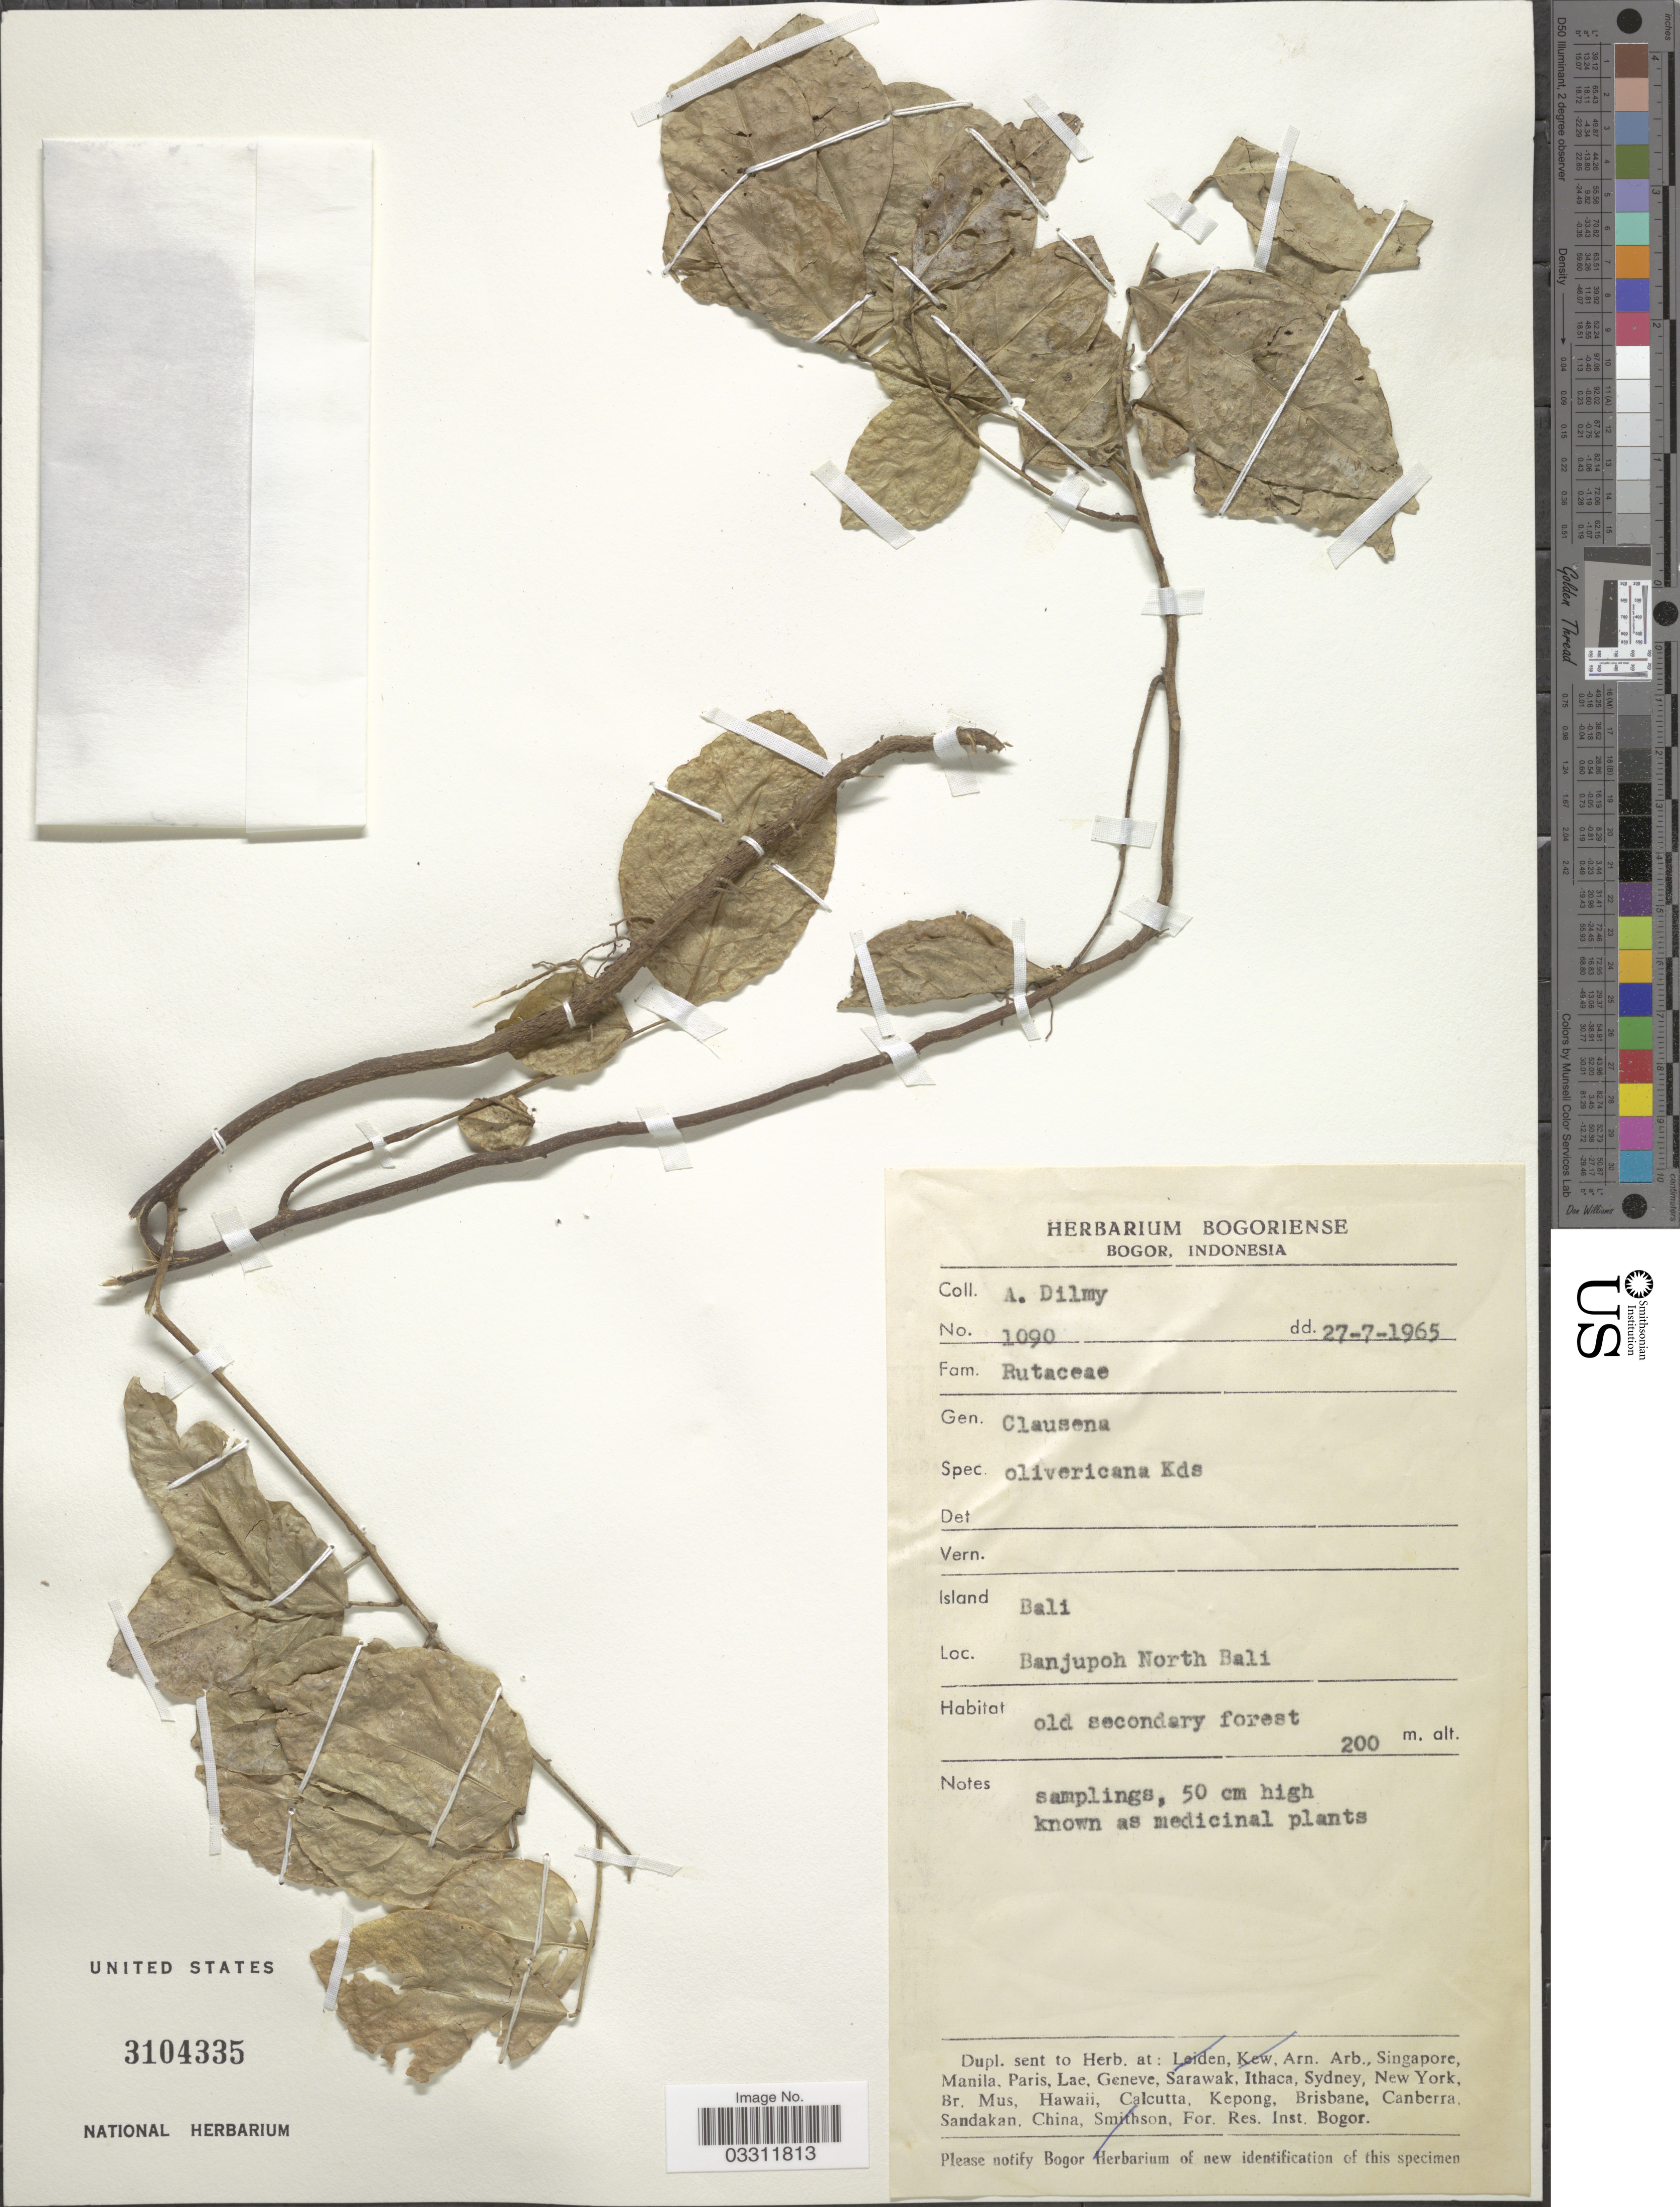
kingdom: Plantae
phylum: Tracheophyta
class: Magnoliopsida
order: Sapindales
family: Rutaceae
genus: Clausena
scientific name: Clausena harmandiana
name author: Pierre ex Guillaumin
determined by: Molino, J. F.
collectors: A. Dilmy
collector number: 1090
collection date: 1965-07-27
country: Indonesia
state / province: Nusa Tenggara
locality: Island Bali. Banjupoh North Bali.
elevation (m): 200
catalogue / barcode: US 3104335